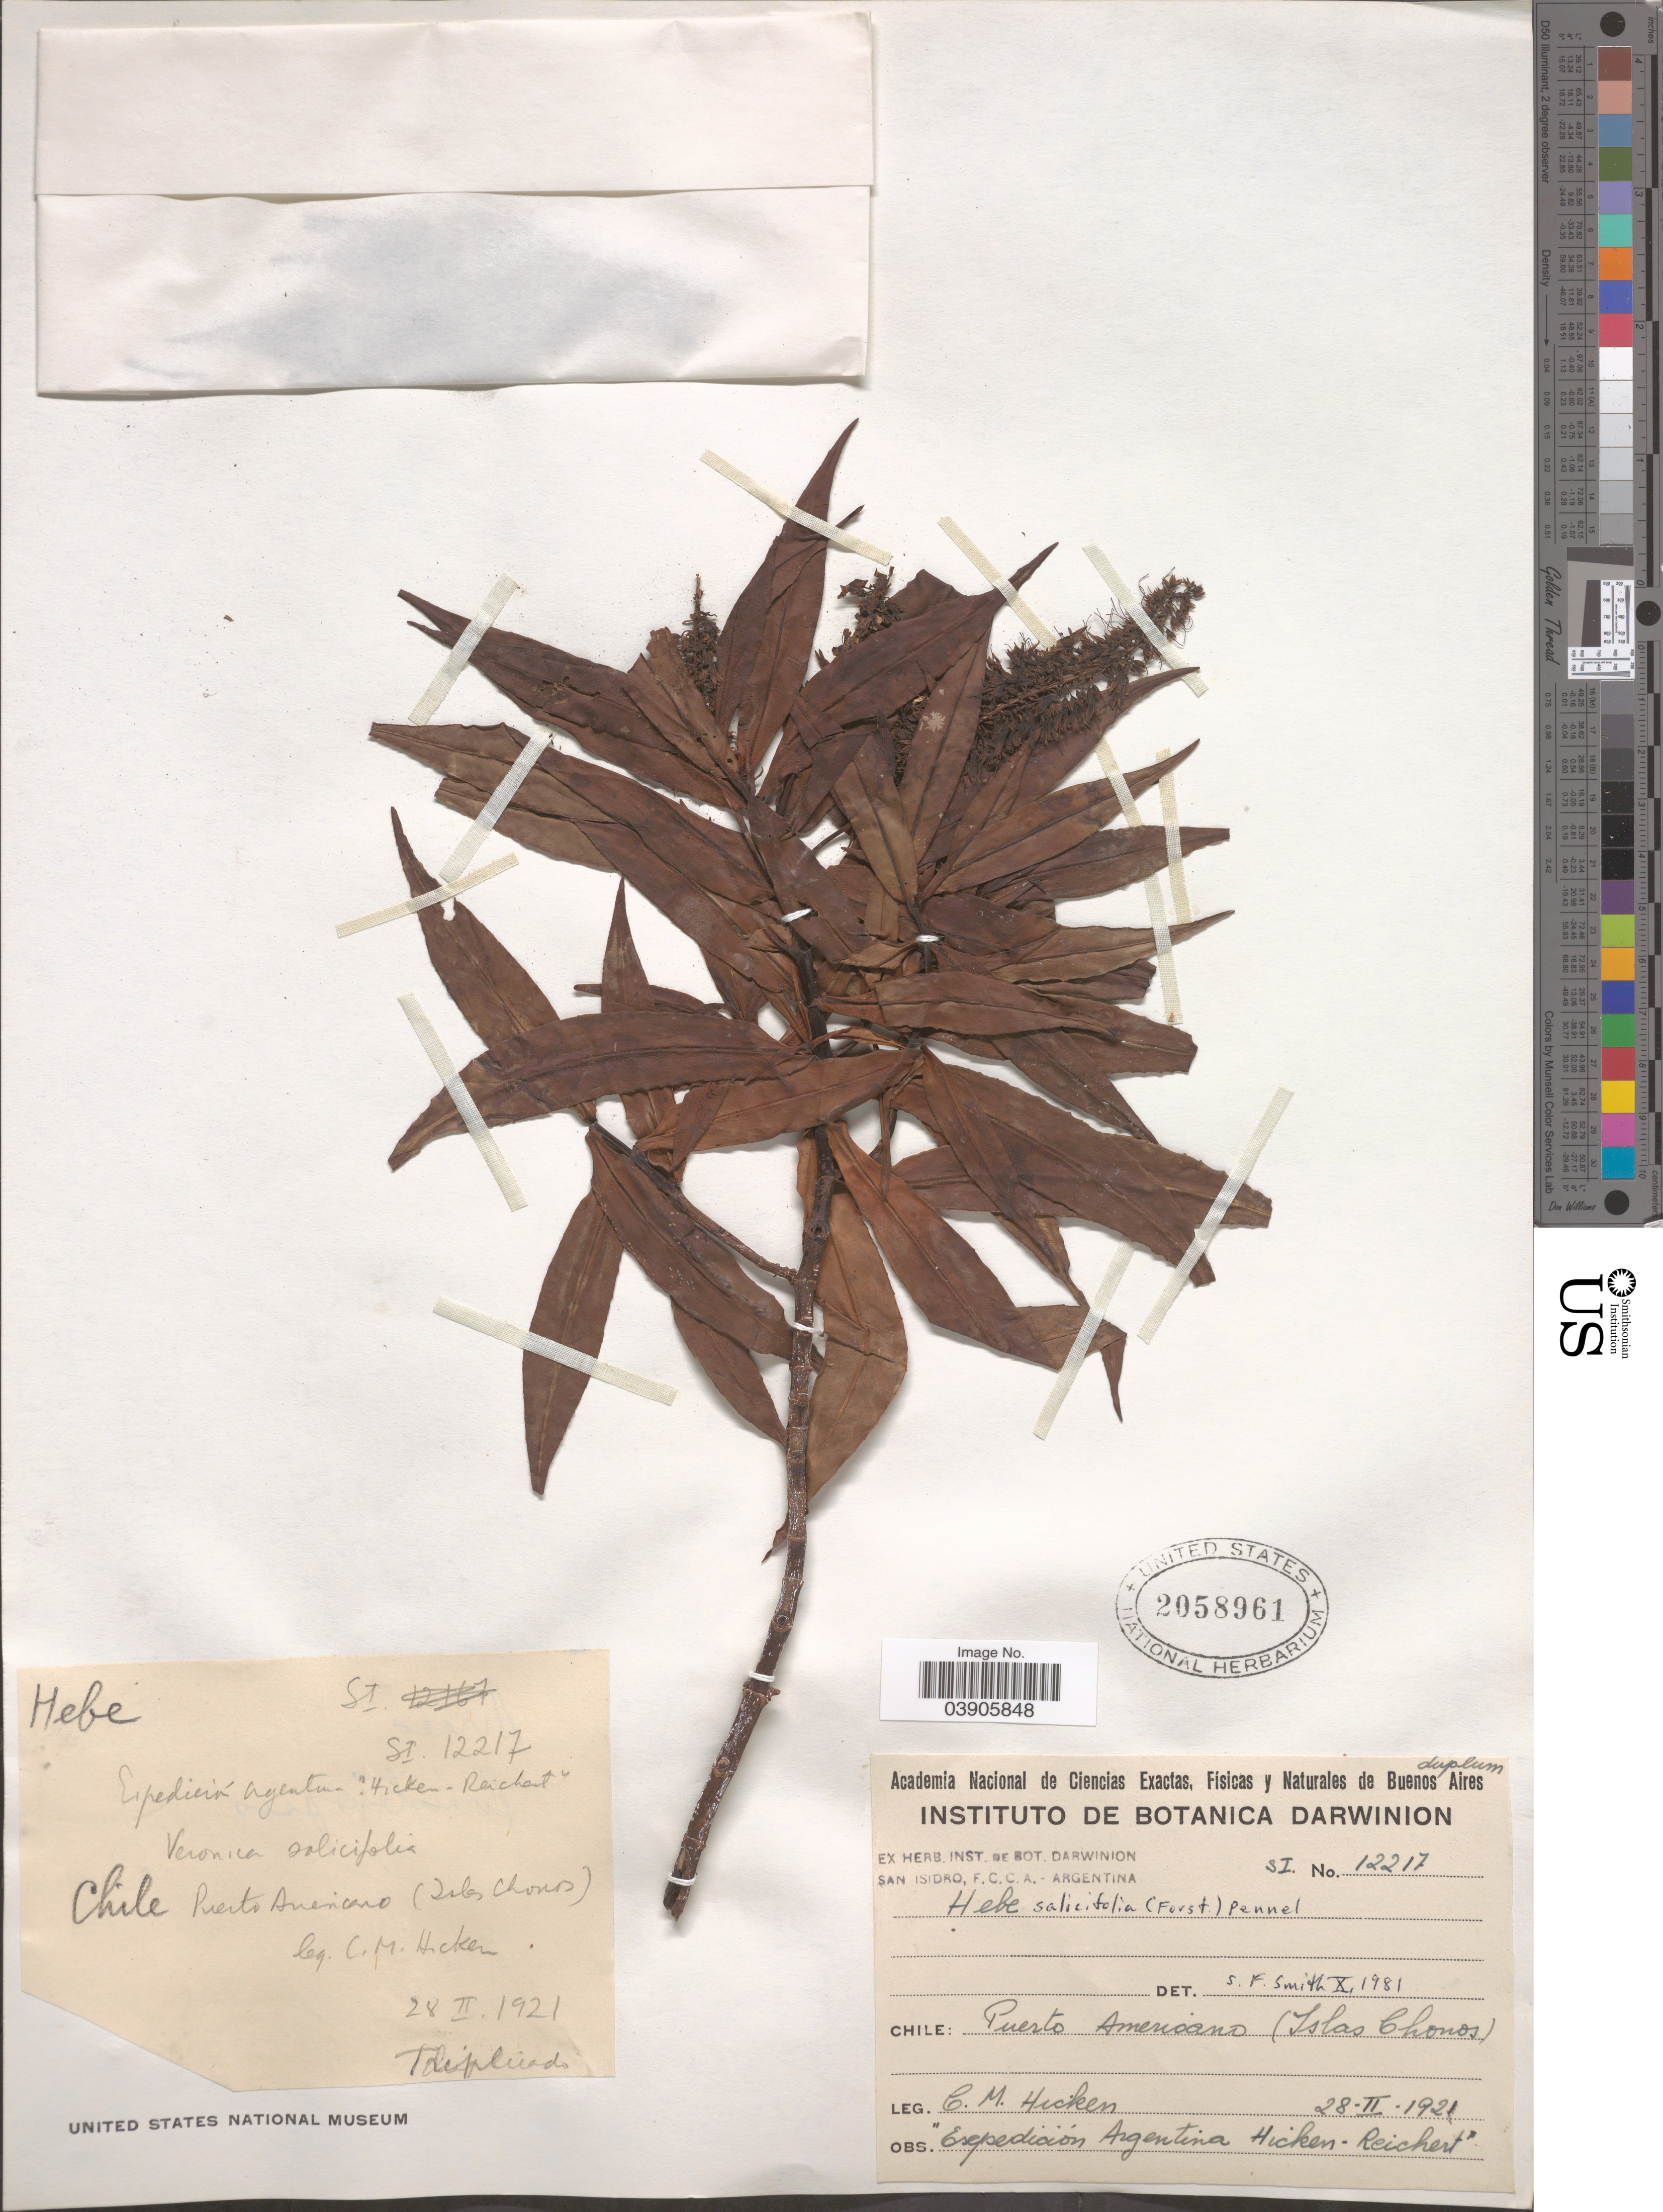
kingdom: Plantae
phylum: Tracheophyta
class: Magnoliopsida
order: Lamiales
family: Plantaginaceae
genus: Hebe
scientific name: Hebe salicifolia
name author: (G. Forst.) Pennell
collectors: C. M. Hicken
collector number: SI12217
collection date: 1921-02-28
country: Chile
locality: Puerto Americano (Islas Chonos).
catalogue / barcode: US 2058961